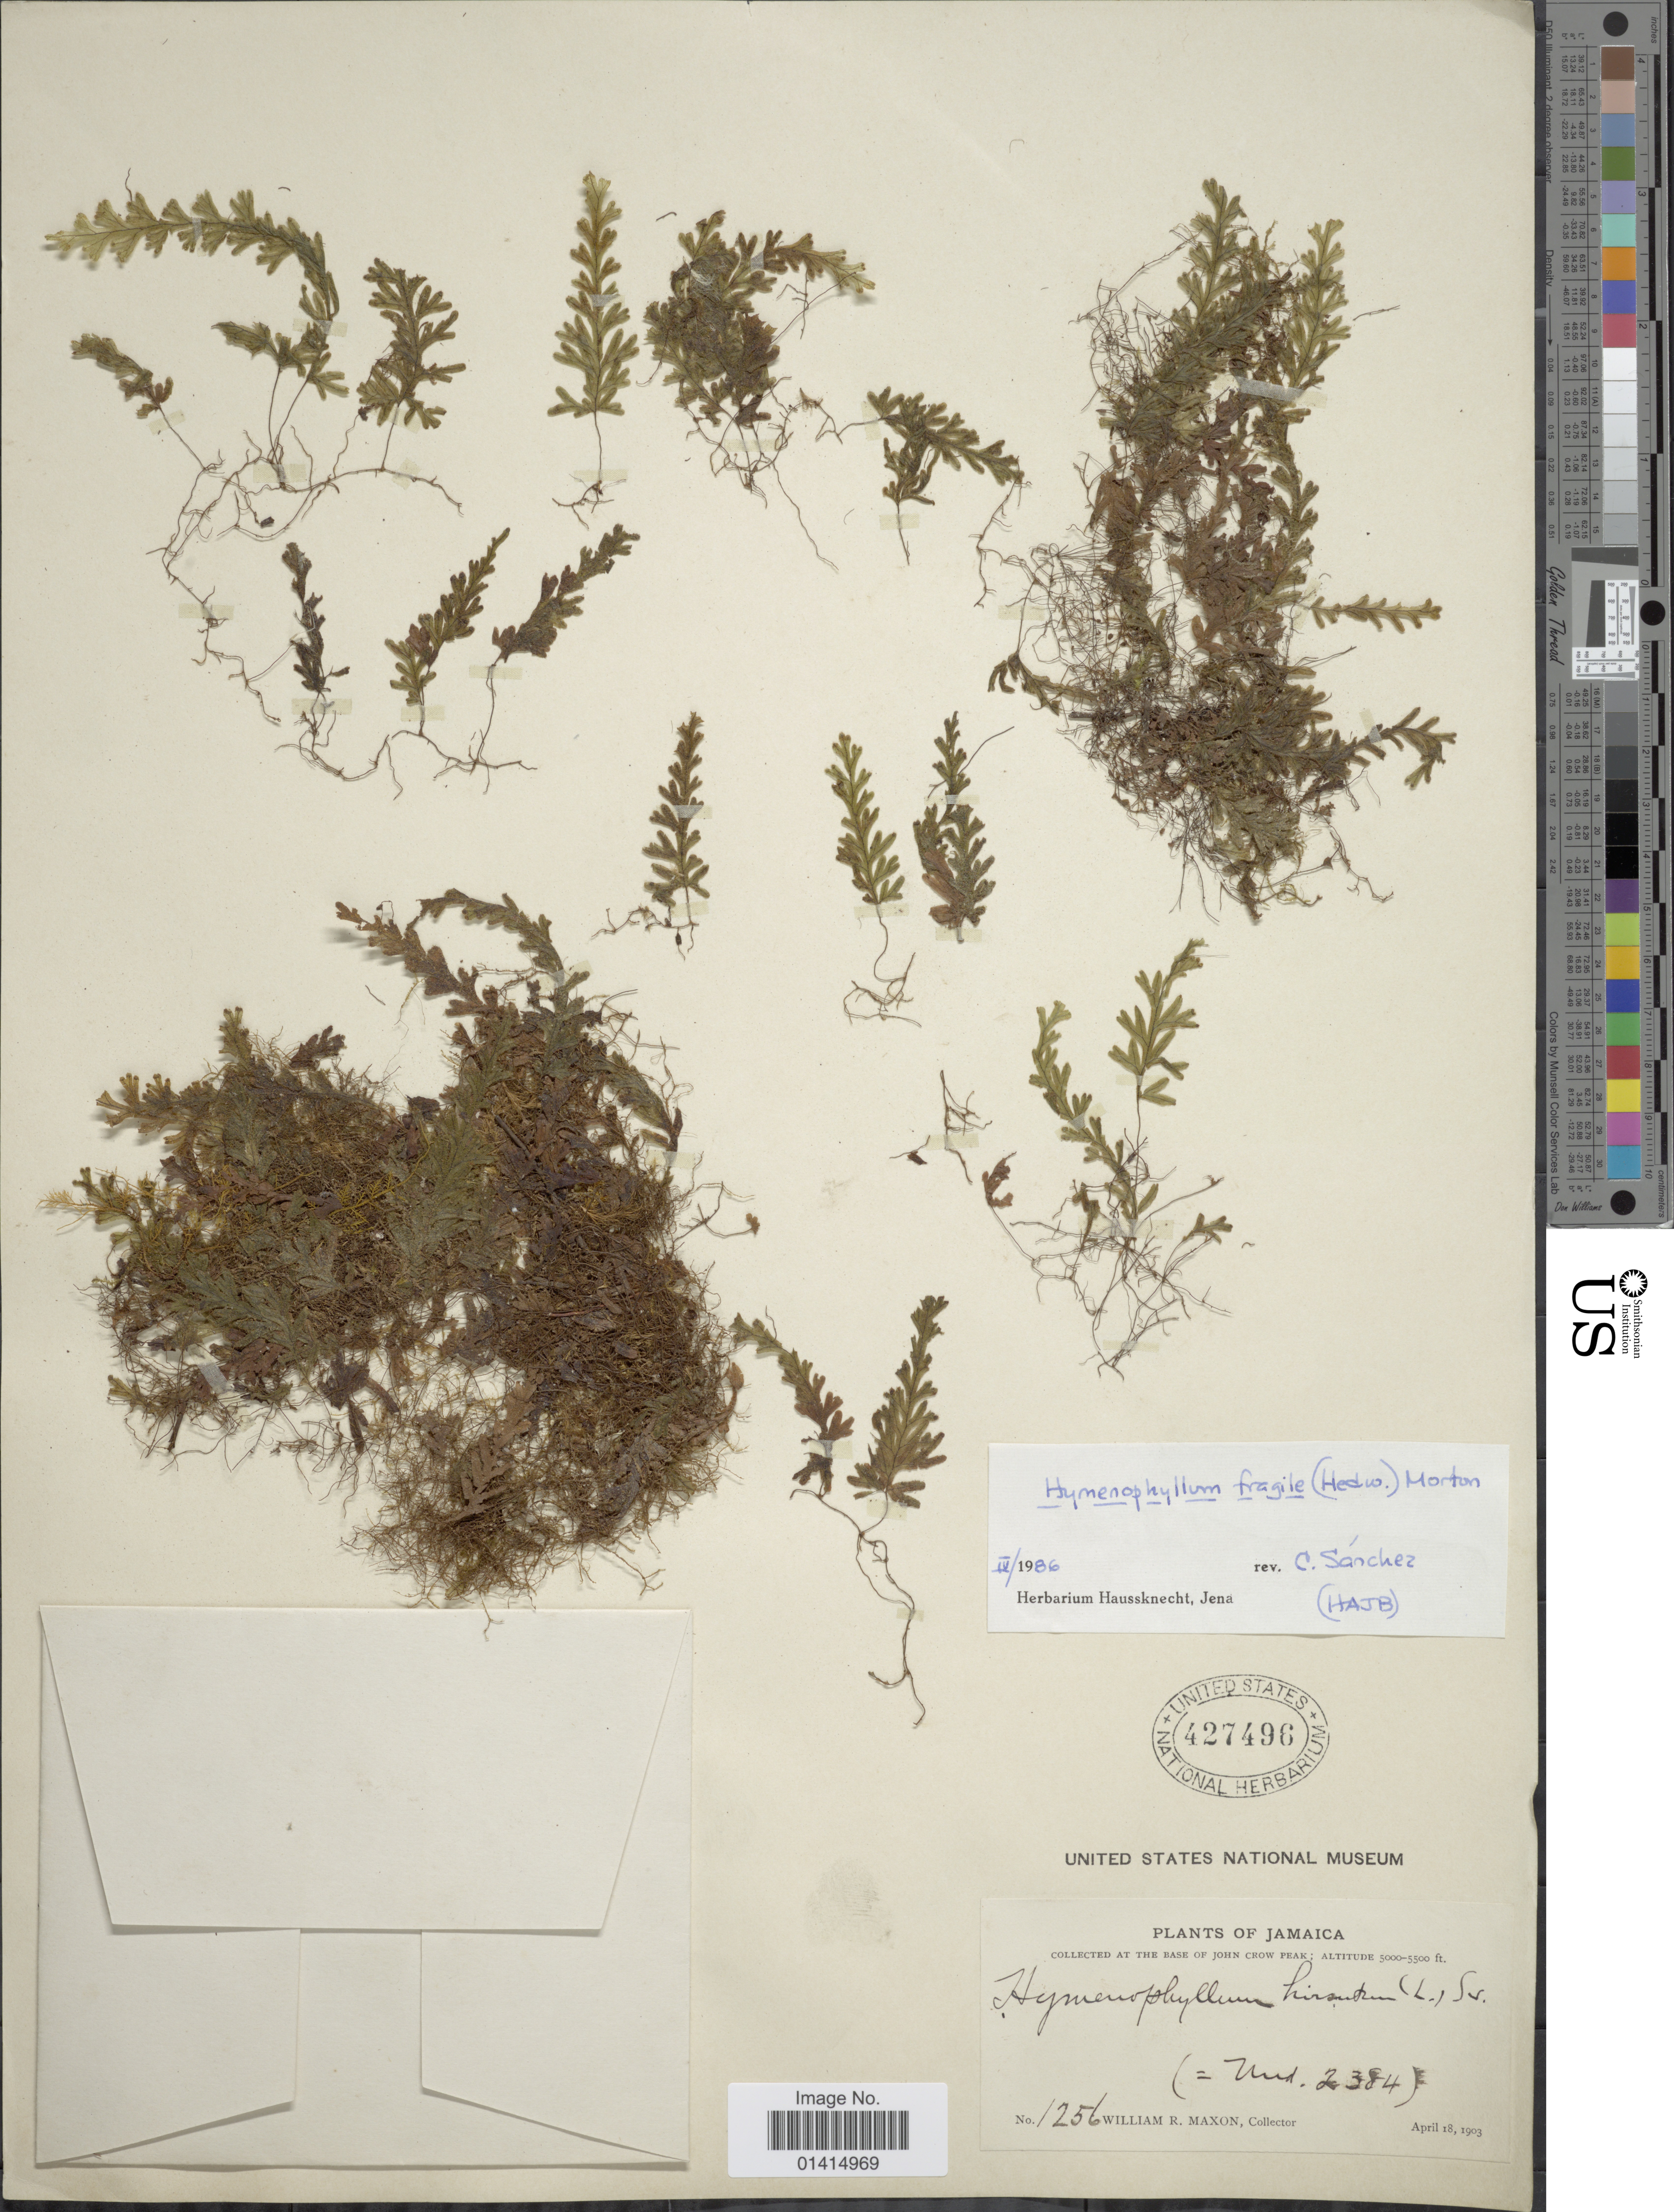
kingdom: Plantae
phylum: Tracheophyta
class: Polypodiopsida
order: Hymenophyllales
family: Hymenophyllaceae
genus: Hymenophyllum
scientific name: Hymenophyllum fragile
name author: (Hedw.) C.V. Morton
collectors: W. R. Maxon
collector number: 1256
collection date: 1903-04-18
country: Jamaica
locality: Base of John Crow Peak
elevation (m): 1524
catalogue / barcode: US 427496